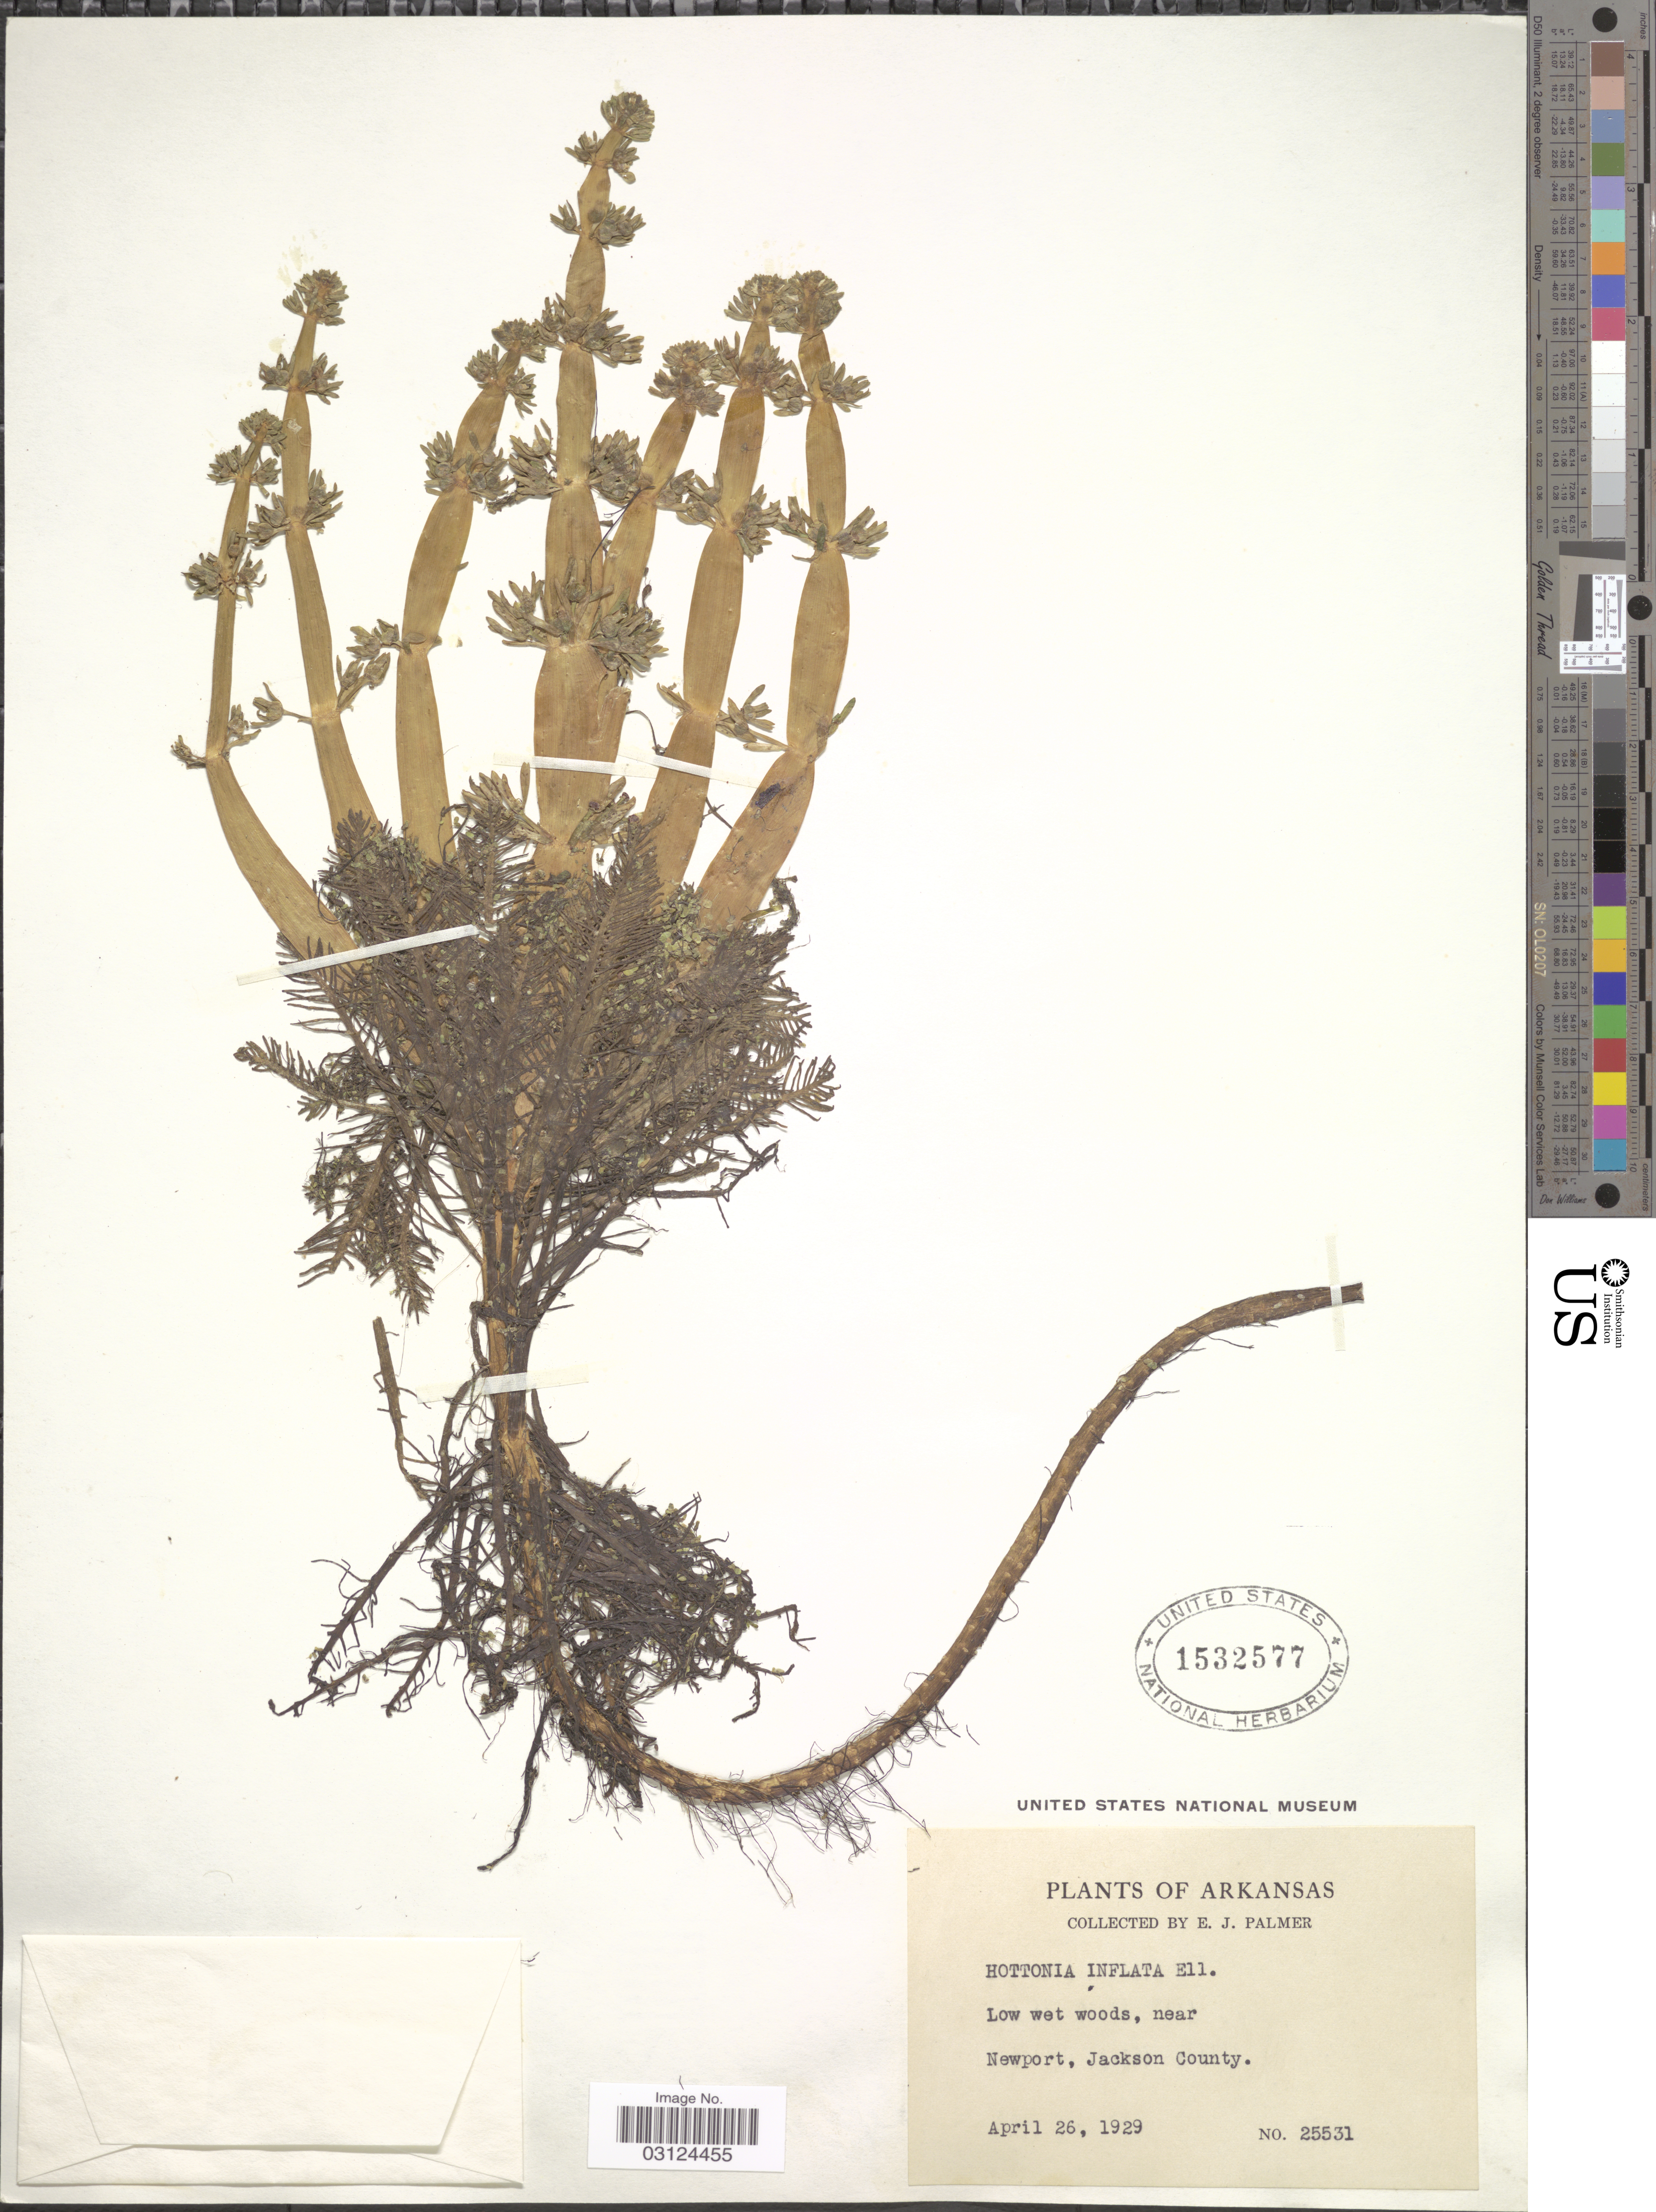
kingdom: Plantae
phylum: Tracheophyta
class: Magnoliopsida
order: Ericales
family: Primulaceae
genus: Hottonia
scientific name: Hottonia inflata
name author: Elliott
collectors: E. J. Palmer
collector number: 25531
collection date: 1929-04-26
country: United States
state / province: Arkansas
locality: Newport, Jackson County.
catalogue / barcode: US 1532577